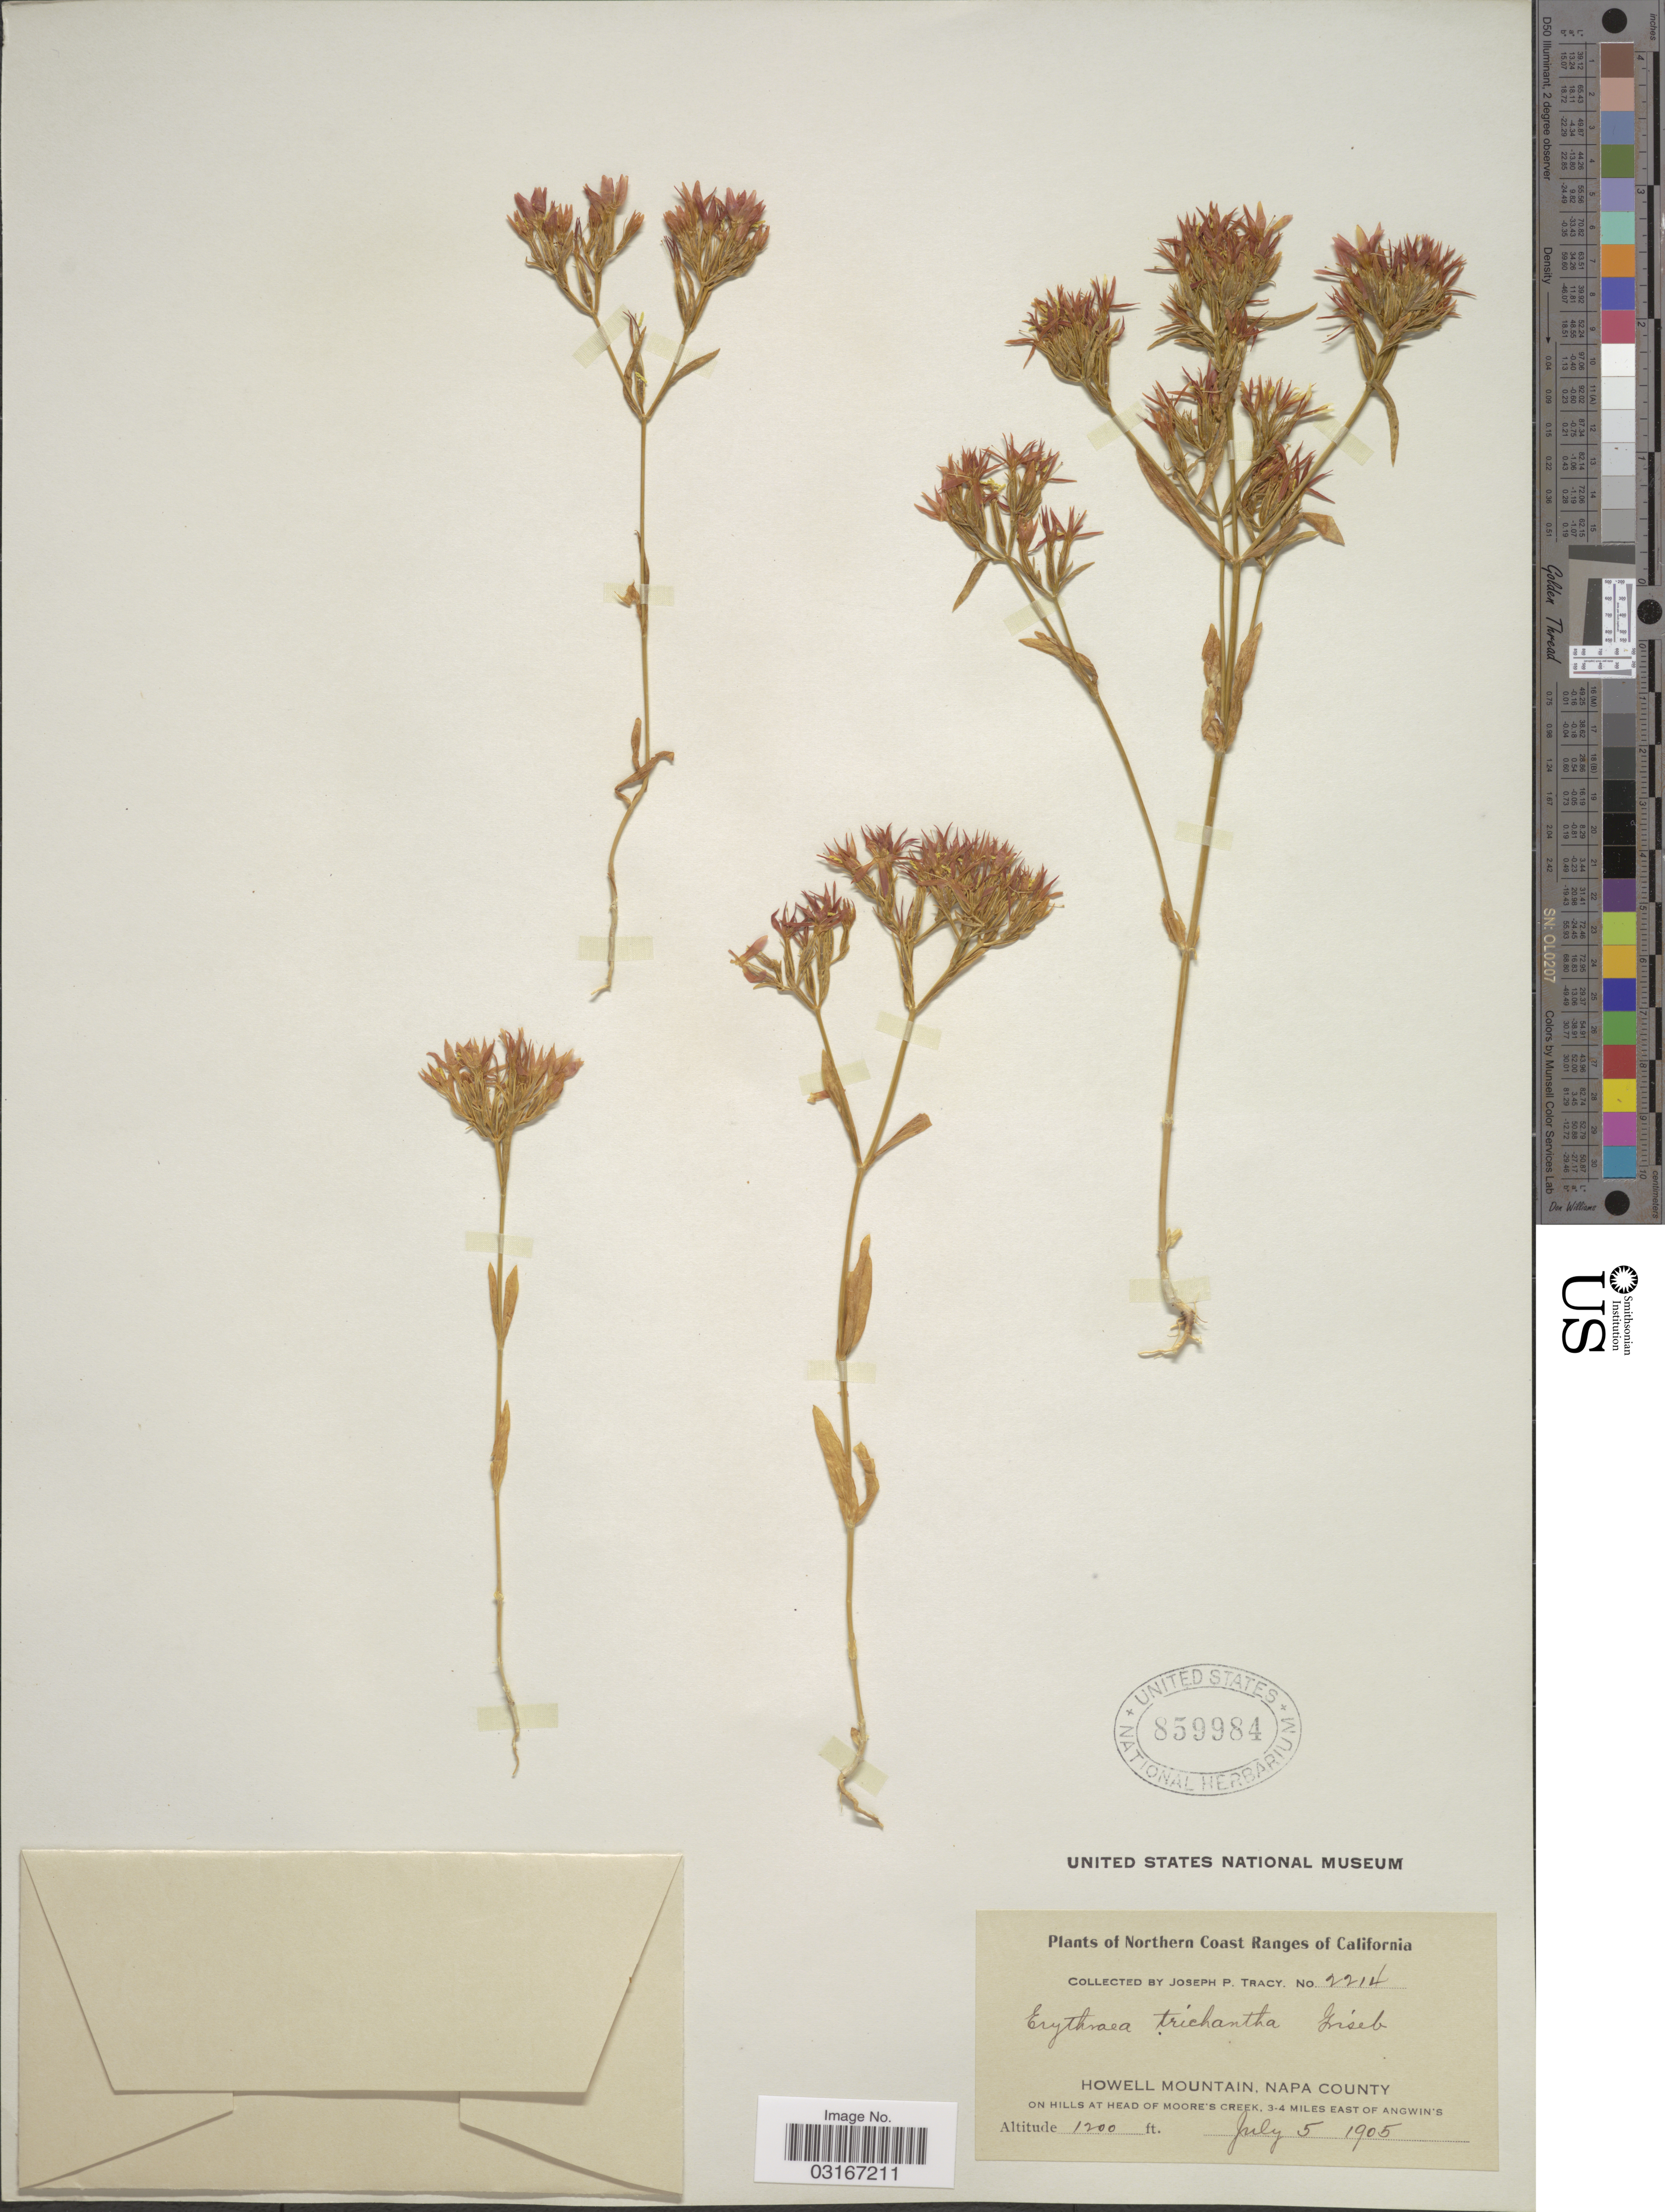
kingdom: Plantae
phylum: Tracheophyta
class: Magnoliopsida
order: Gentianales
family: Gentianaceae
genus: Centaurium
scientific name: Centaurium trichanthum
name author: (Griseb.) B.L. Rob.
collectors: J. Tracy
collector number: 2214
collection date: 1905-07-05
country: United States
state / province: California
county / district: Napa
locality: Northern Coast Ranges of California. Howell Mountain, Napa County. On Hills at Head of Moore's Creek, 3-4 miles East of Angwin's.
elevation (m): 366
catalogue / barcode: US 859984